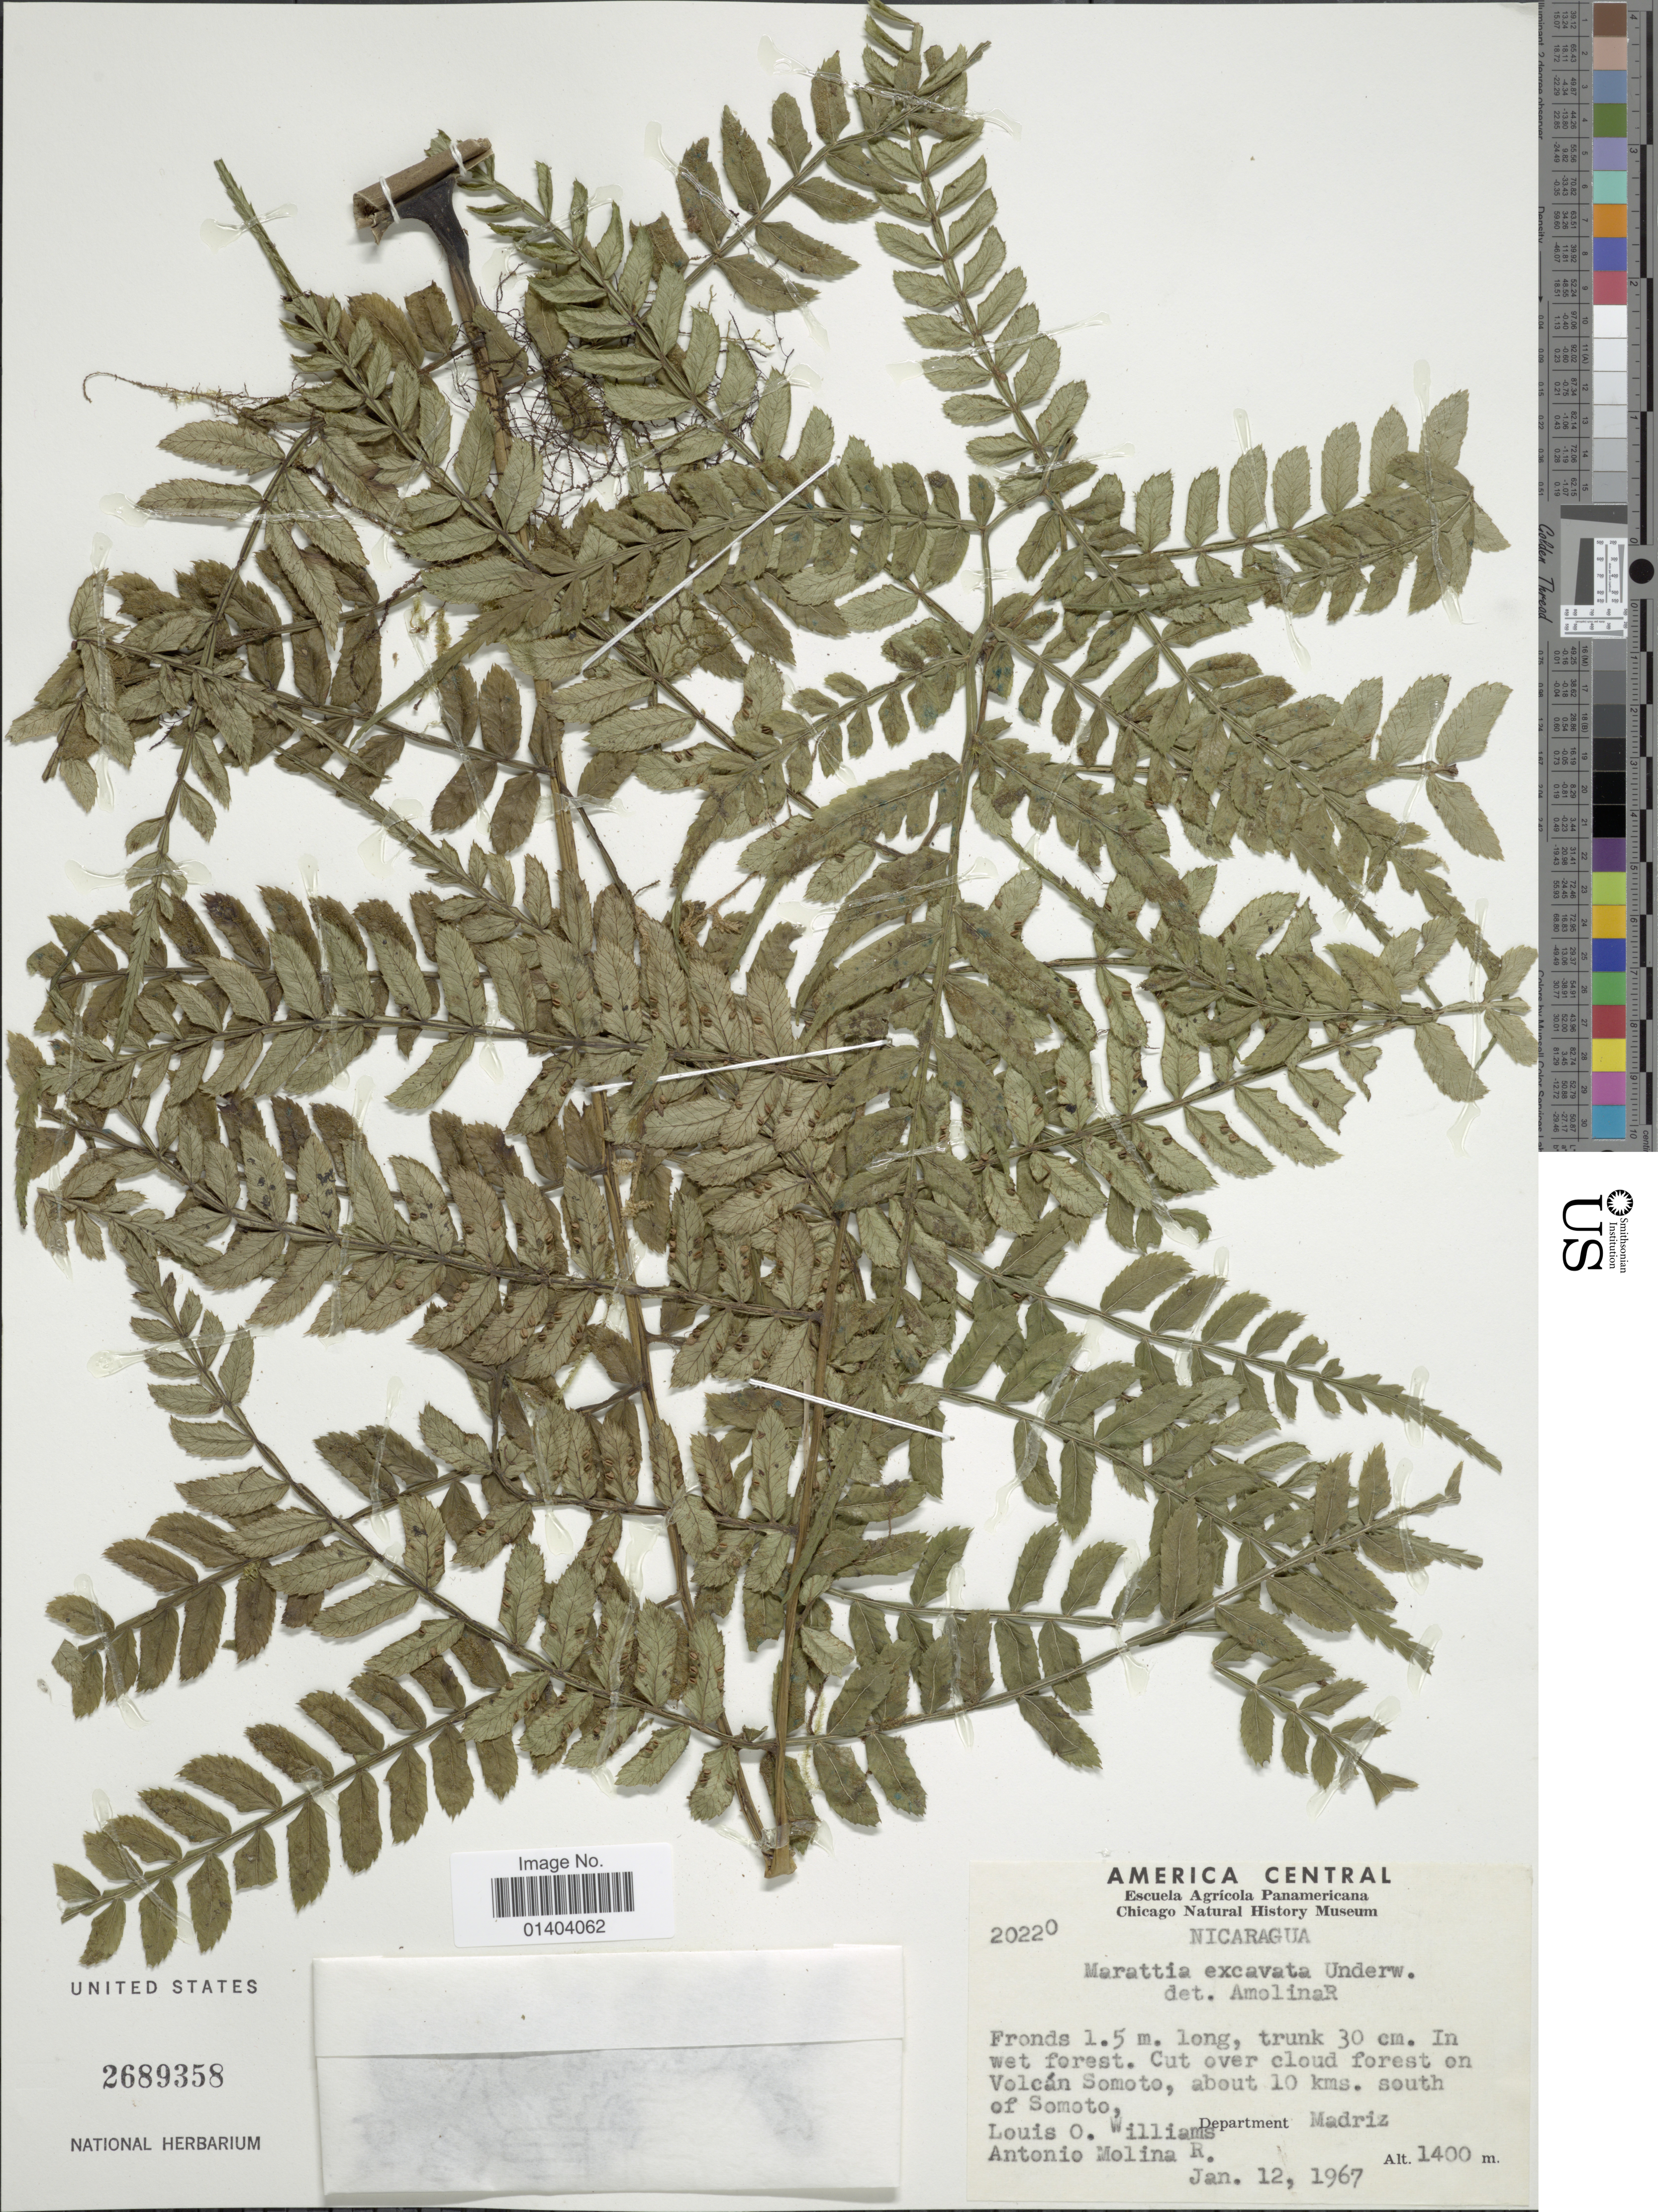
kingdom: Plantae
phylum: Tracheophyta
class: Polypodiopsida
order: Marattiales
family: Marattiaceae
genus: Marattia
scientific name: Marattia excavata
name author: Underw.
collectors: L. O. Williams & A. Molina R.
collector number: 20220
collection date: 1967-01-12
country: Nicaragua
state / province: Madriz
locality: Cut over cloud forest on Volcán Somoto, about 10 kms south of Somoto, DEpartment Madriz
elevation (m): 1400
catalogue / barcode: US 2689358